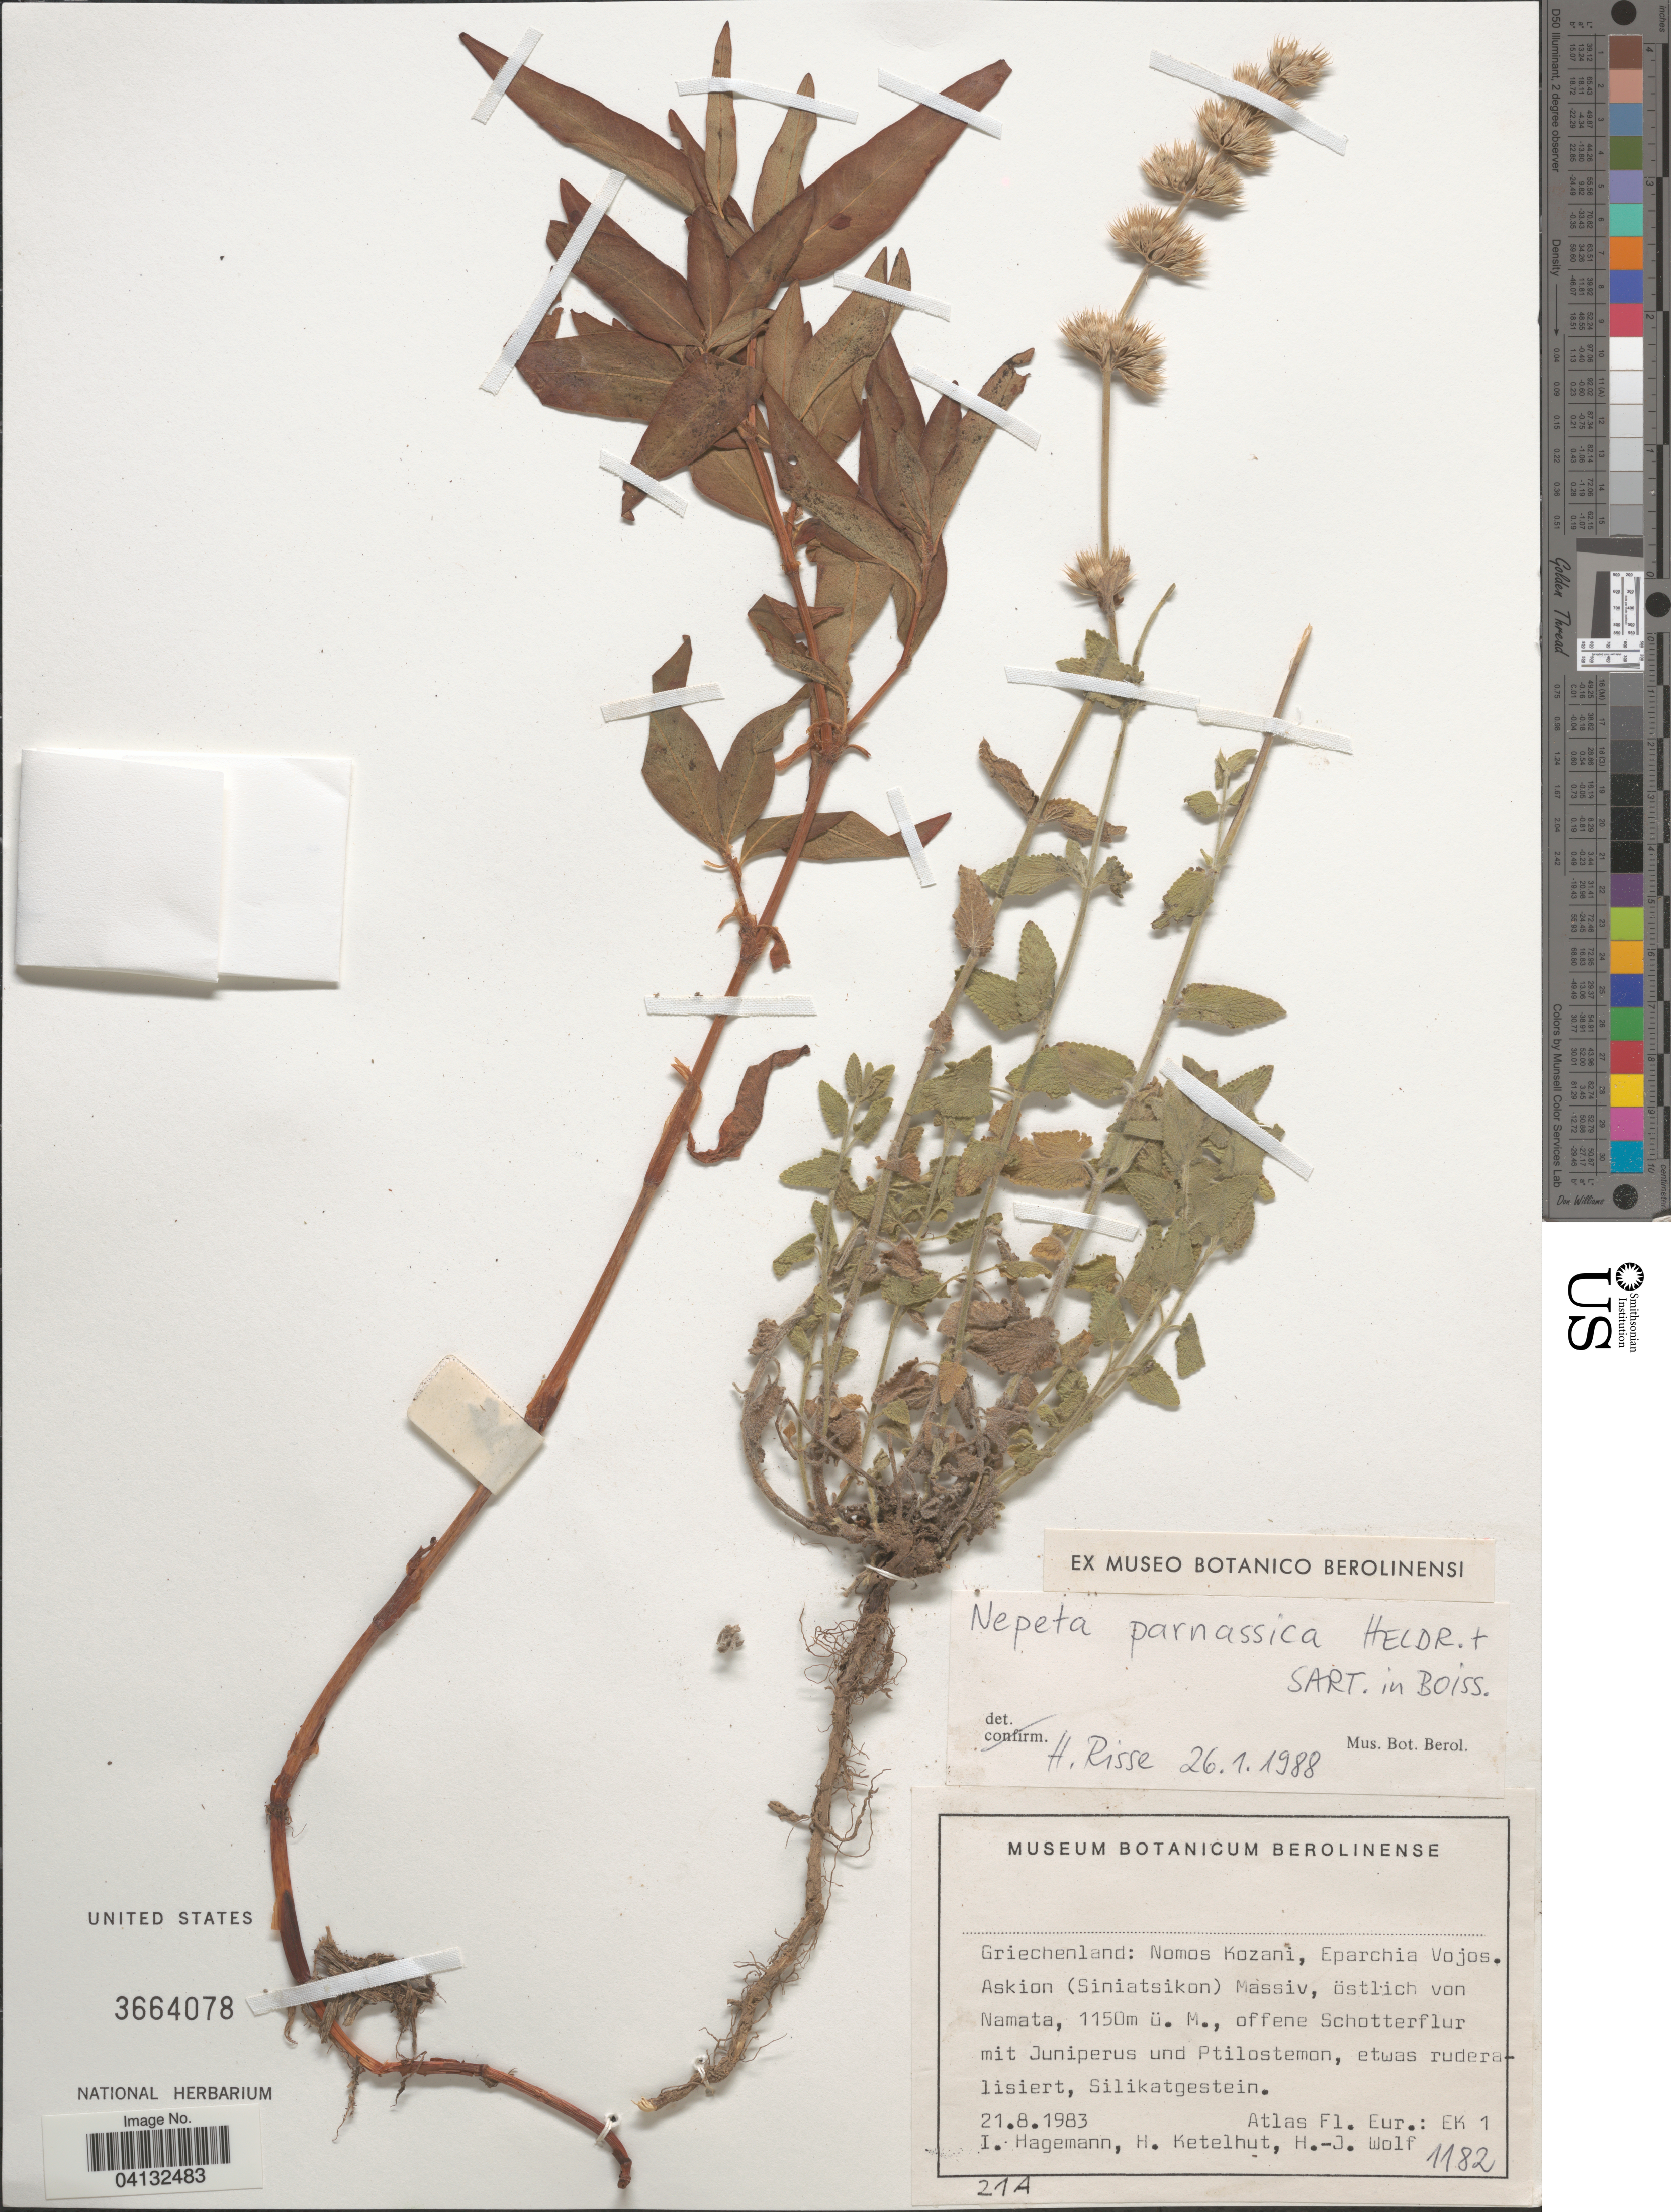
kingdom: Plantae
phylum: Tracheophyta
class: Magnoliopsida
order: Lamiales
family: Lamiaceae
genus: Nepeta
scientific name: Nepeta parnassica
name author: Heldr. & Sart.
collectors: I. Hagemann, H. Ketelhut & H. Wolf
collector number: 1182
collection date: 1983-08-21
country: Greece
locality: Griechenland: Nomos Kozani, Eparchia Vojos. Askion (Siniatsikon) Massiv, östlich von Namata.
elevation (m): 1150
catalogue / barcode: US 3664078